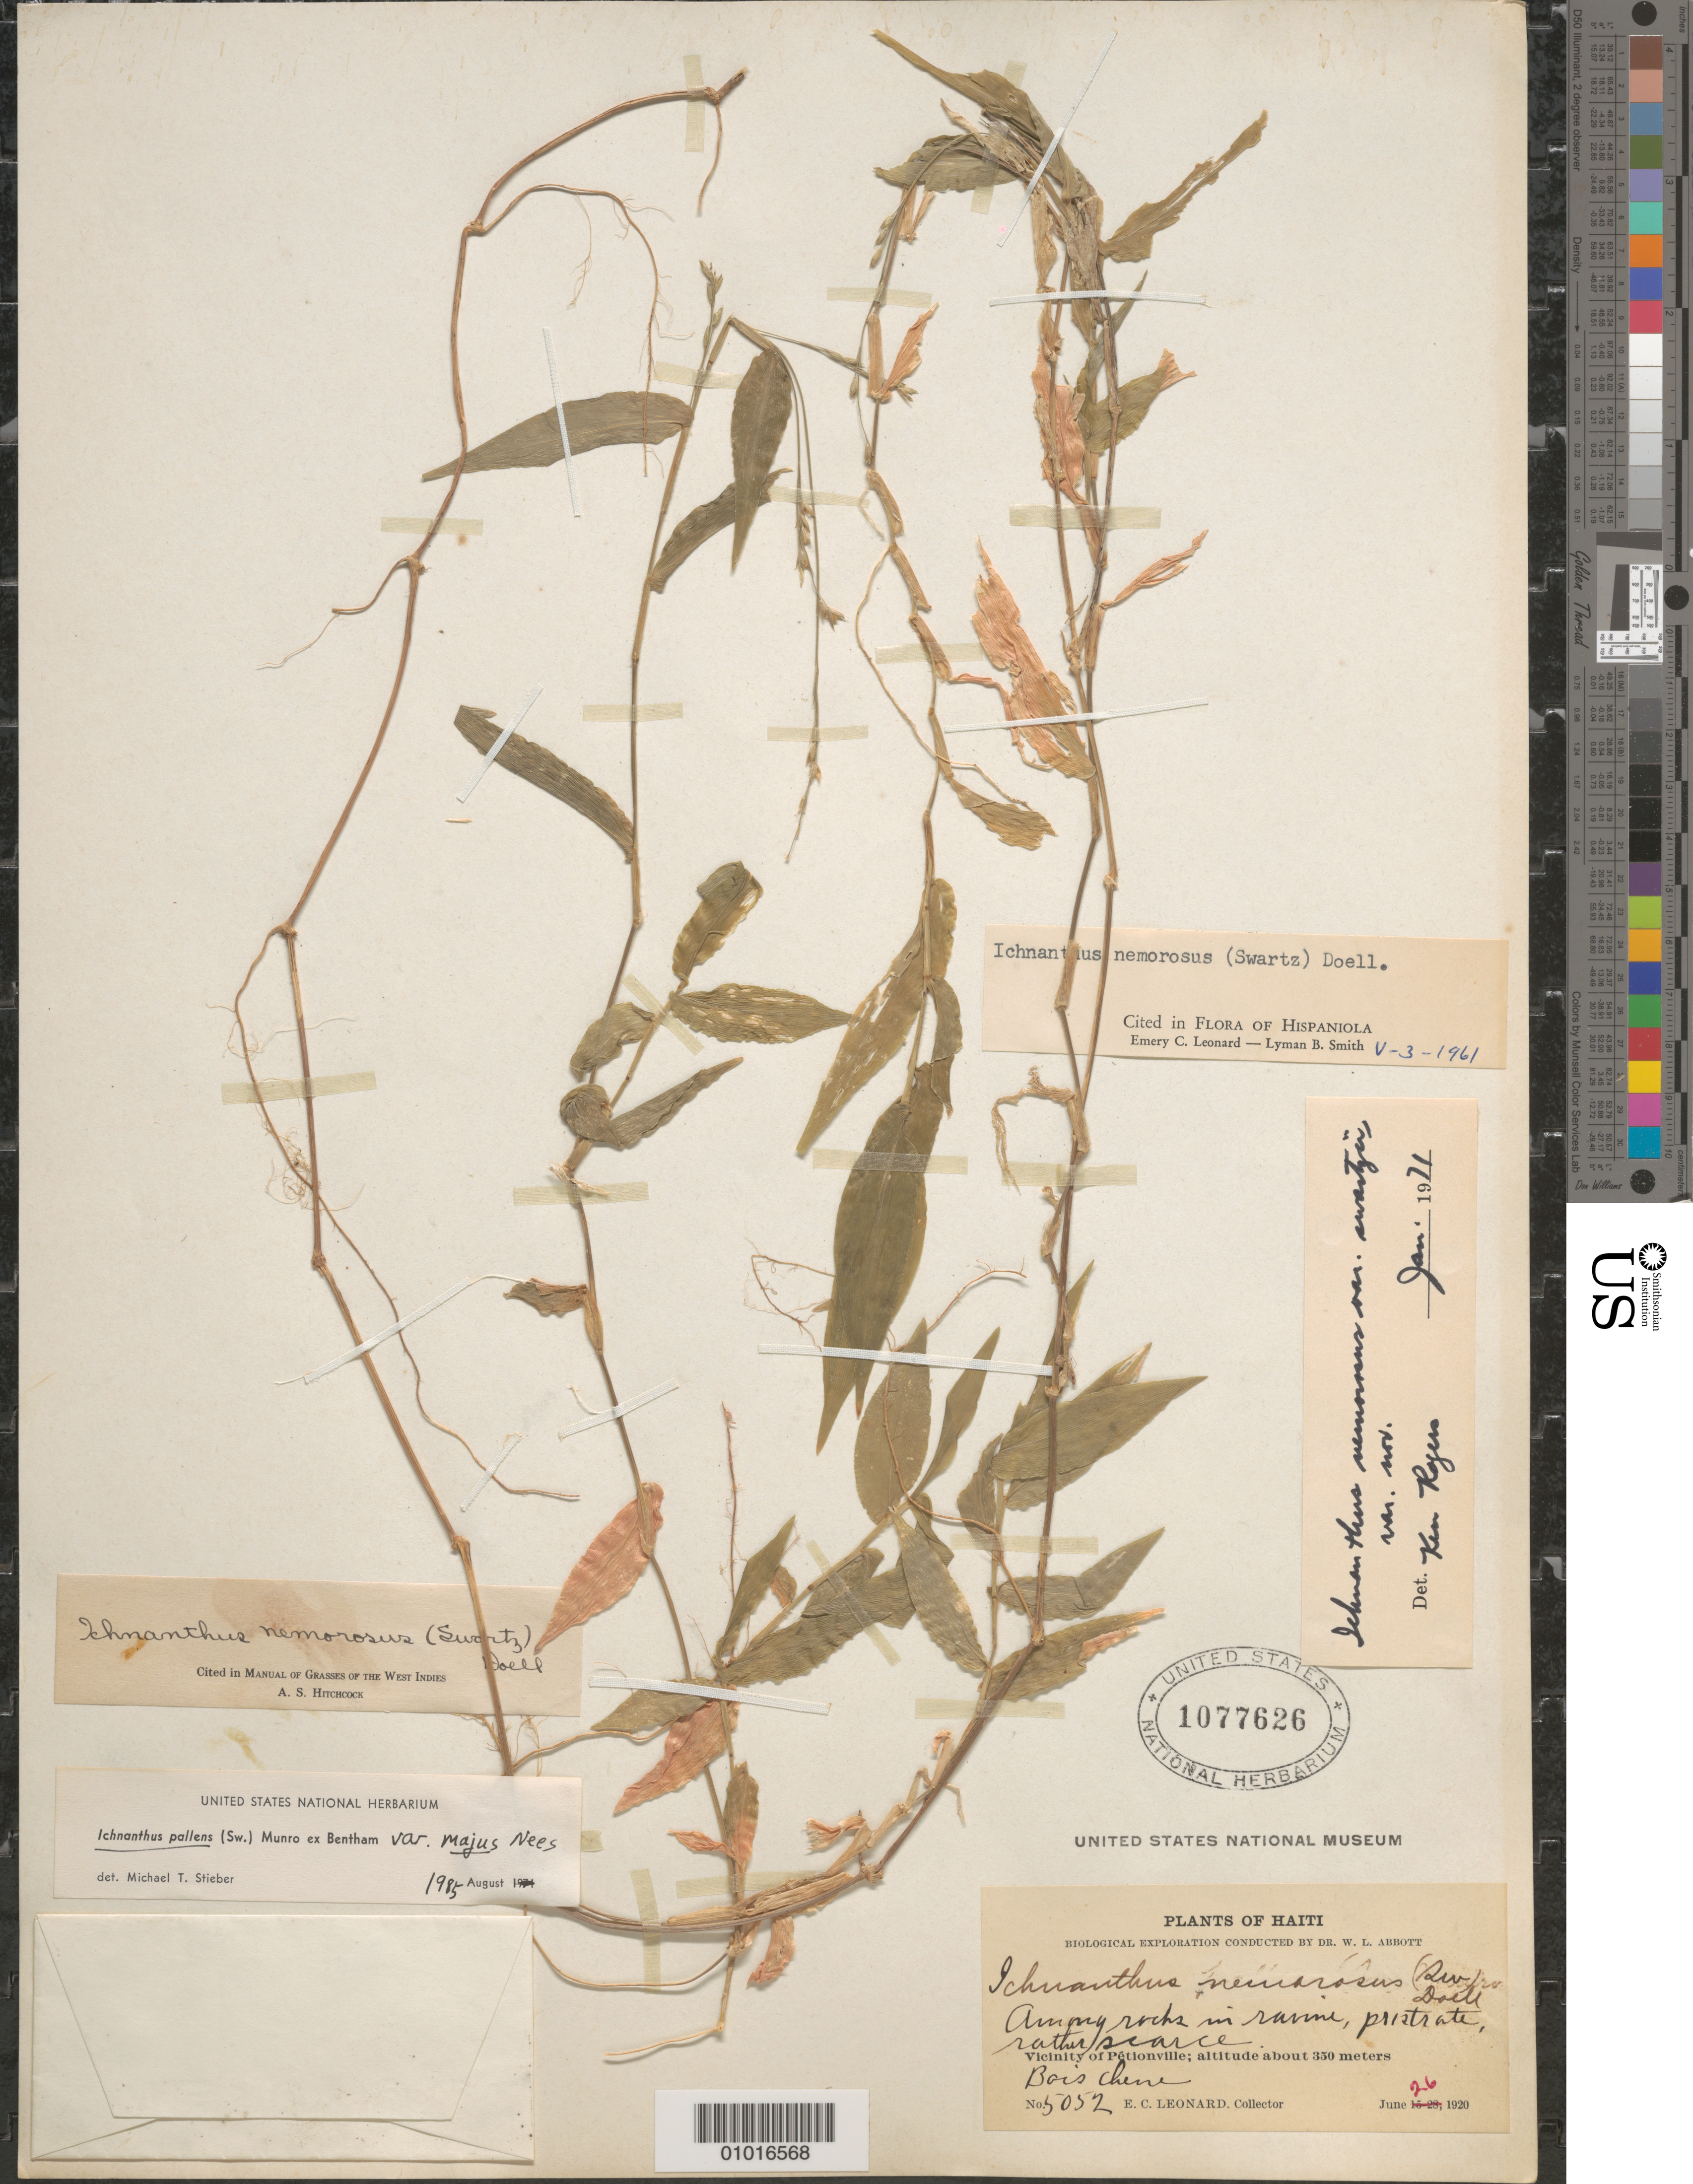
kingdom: Plantae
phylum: Tracheophyta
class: Liliopsida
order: Poales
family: Poaceae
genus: Ichnanthus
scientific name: Ichnanthus pallens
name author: (Sw.) Munro ex Benth.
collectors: E. C. Leonard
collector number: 5052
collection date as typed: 26 Jun 1920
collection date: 1920-06-26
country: Haiti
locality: Vicinity of Petionville; altitude about 350 meters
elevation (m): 350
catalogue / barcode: US 1077626